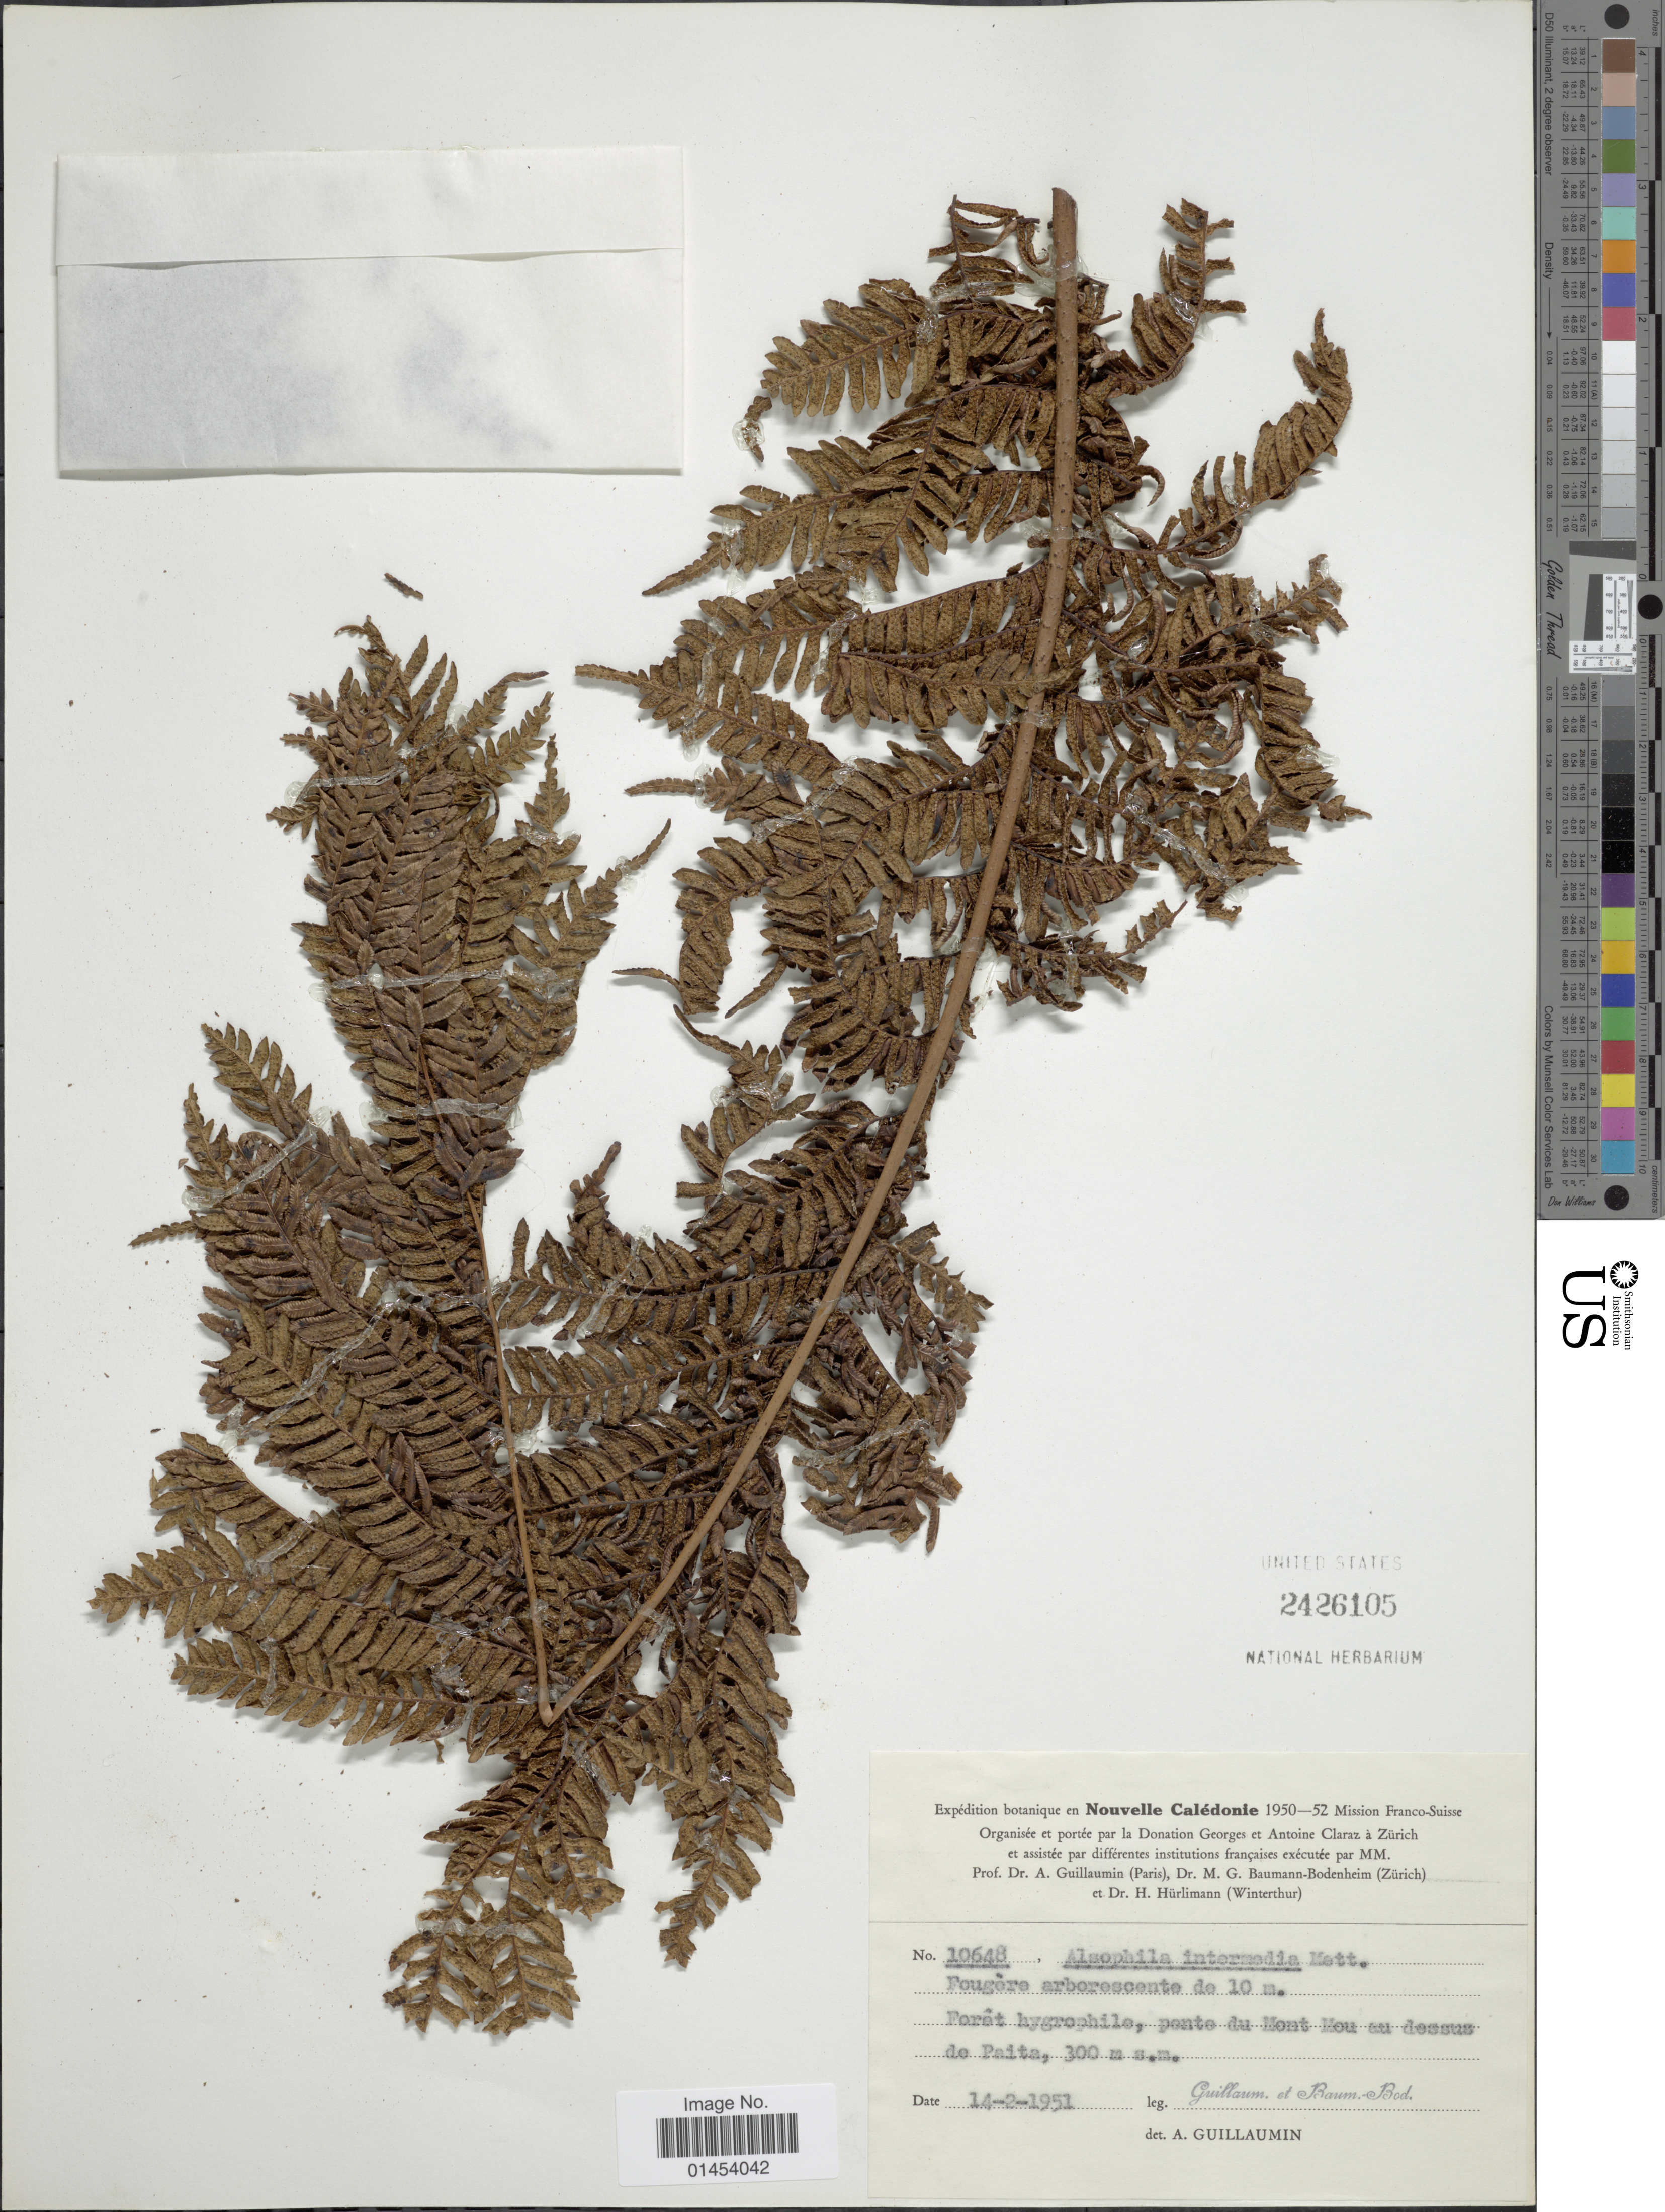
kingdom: Plantae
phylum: Tracheophyta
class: Polypodiopsida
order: Cyatheales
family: Cyatheaceae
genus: Cyathea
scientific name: Cyathea intermedia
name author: (Mett.) Copel.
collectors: A. Guillaumin & M. G. Baumann-Bodenheim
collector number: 10648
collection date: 1951-02-14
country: New Caledonia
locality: Forêt hygrophile, ponte du Mont Mou au dessus de Paita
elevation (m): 300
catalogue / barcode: US 2426105